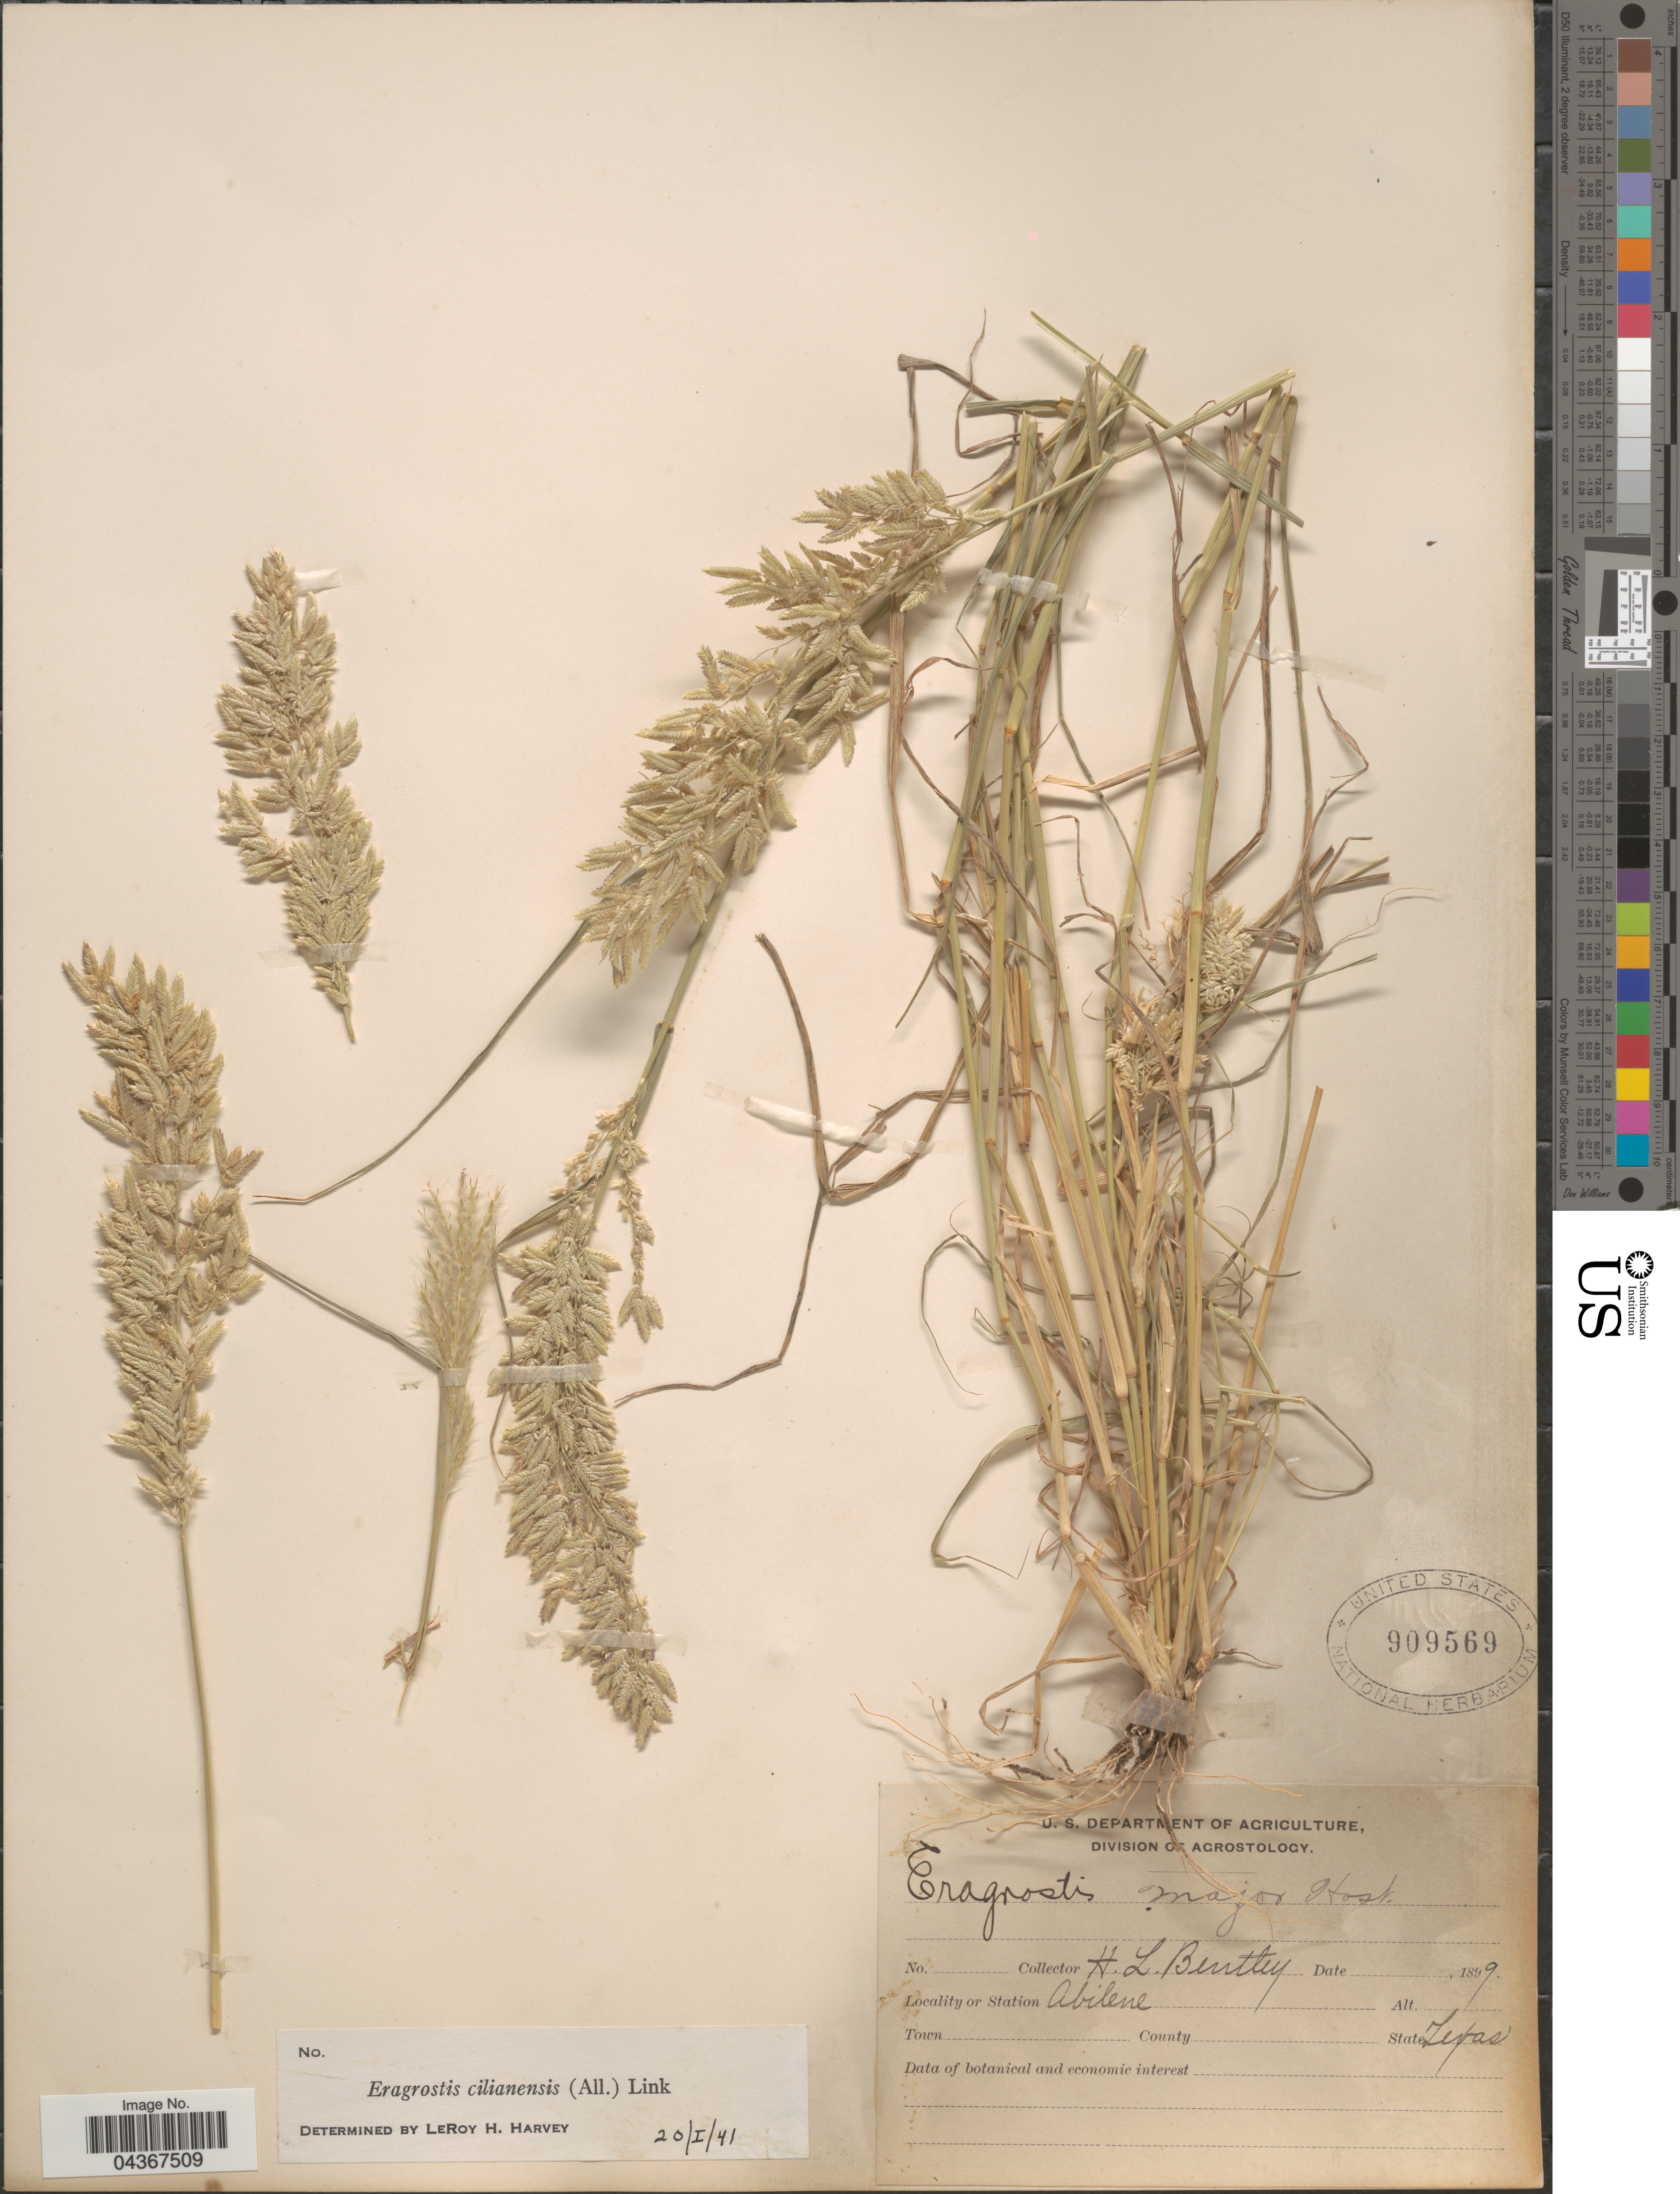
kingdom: Plantae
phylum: Tracheophyta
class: Liliopsida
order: Poales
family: Poaceae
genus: Eragrostis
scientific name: Eragrostis cilianensis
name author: (Bellardi) Vignolo ex Janch.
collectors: H. Bentley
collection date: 1899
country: United States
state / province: Texas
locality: Abilene.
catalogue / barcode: US 909569